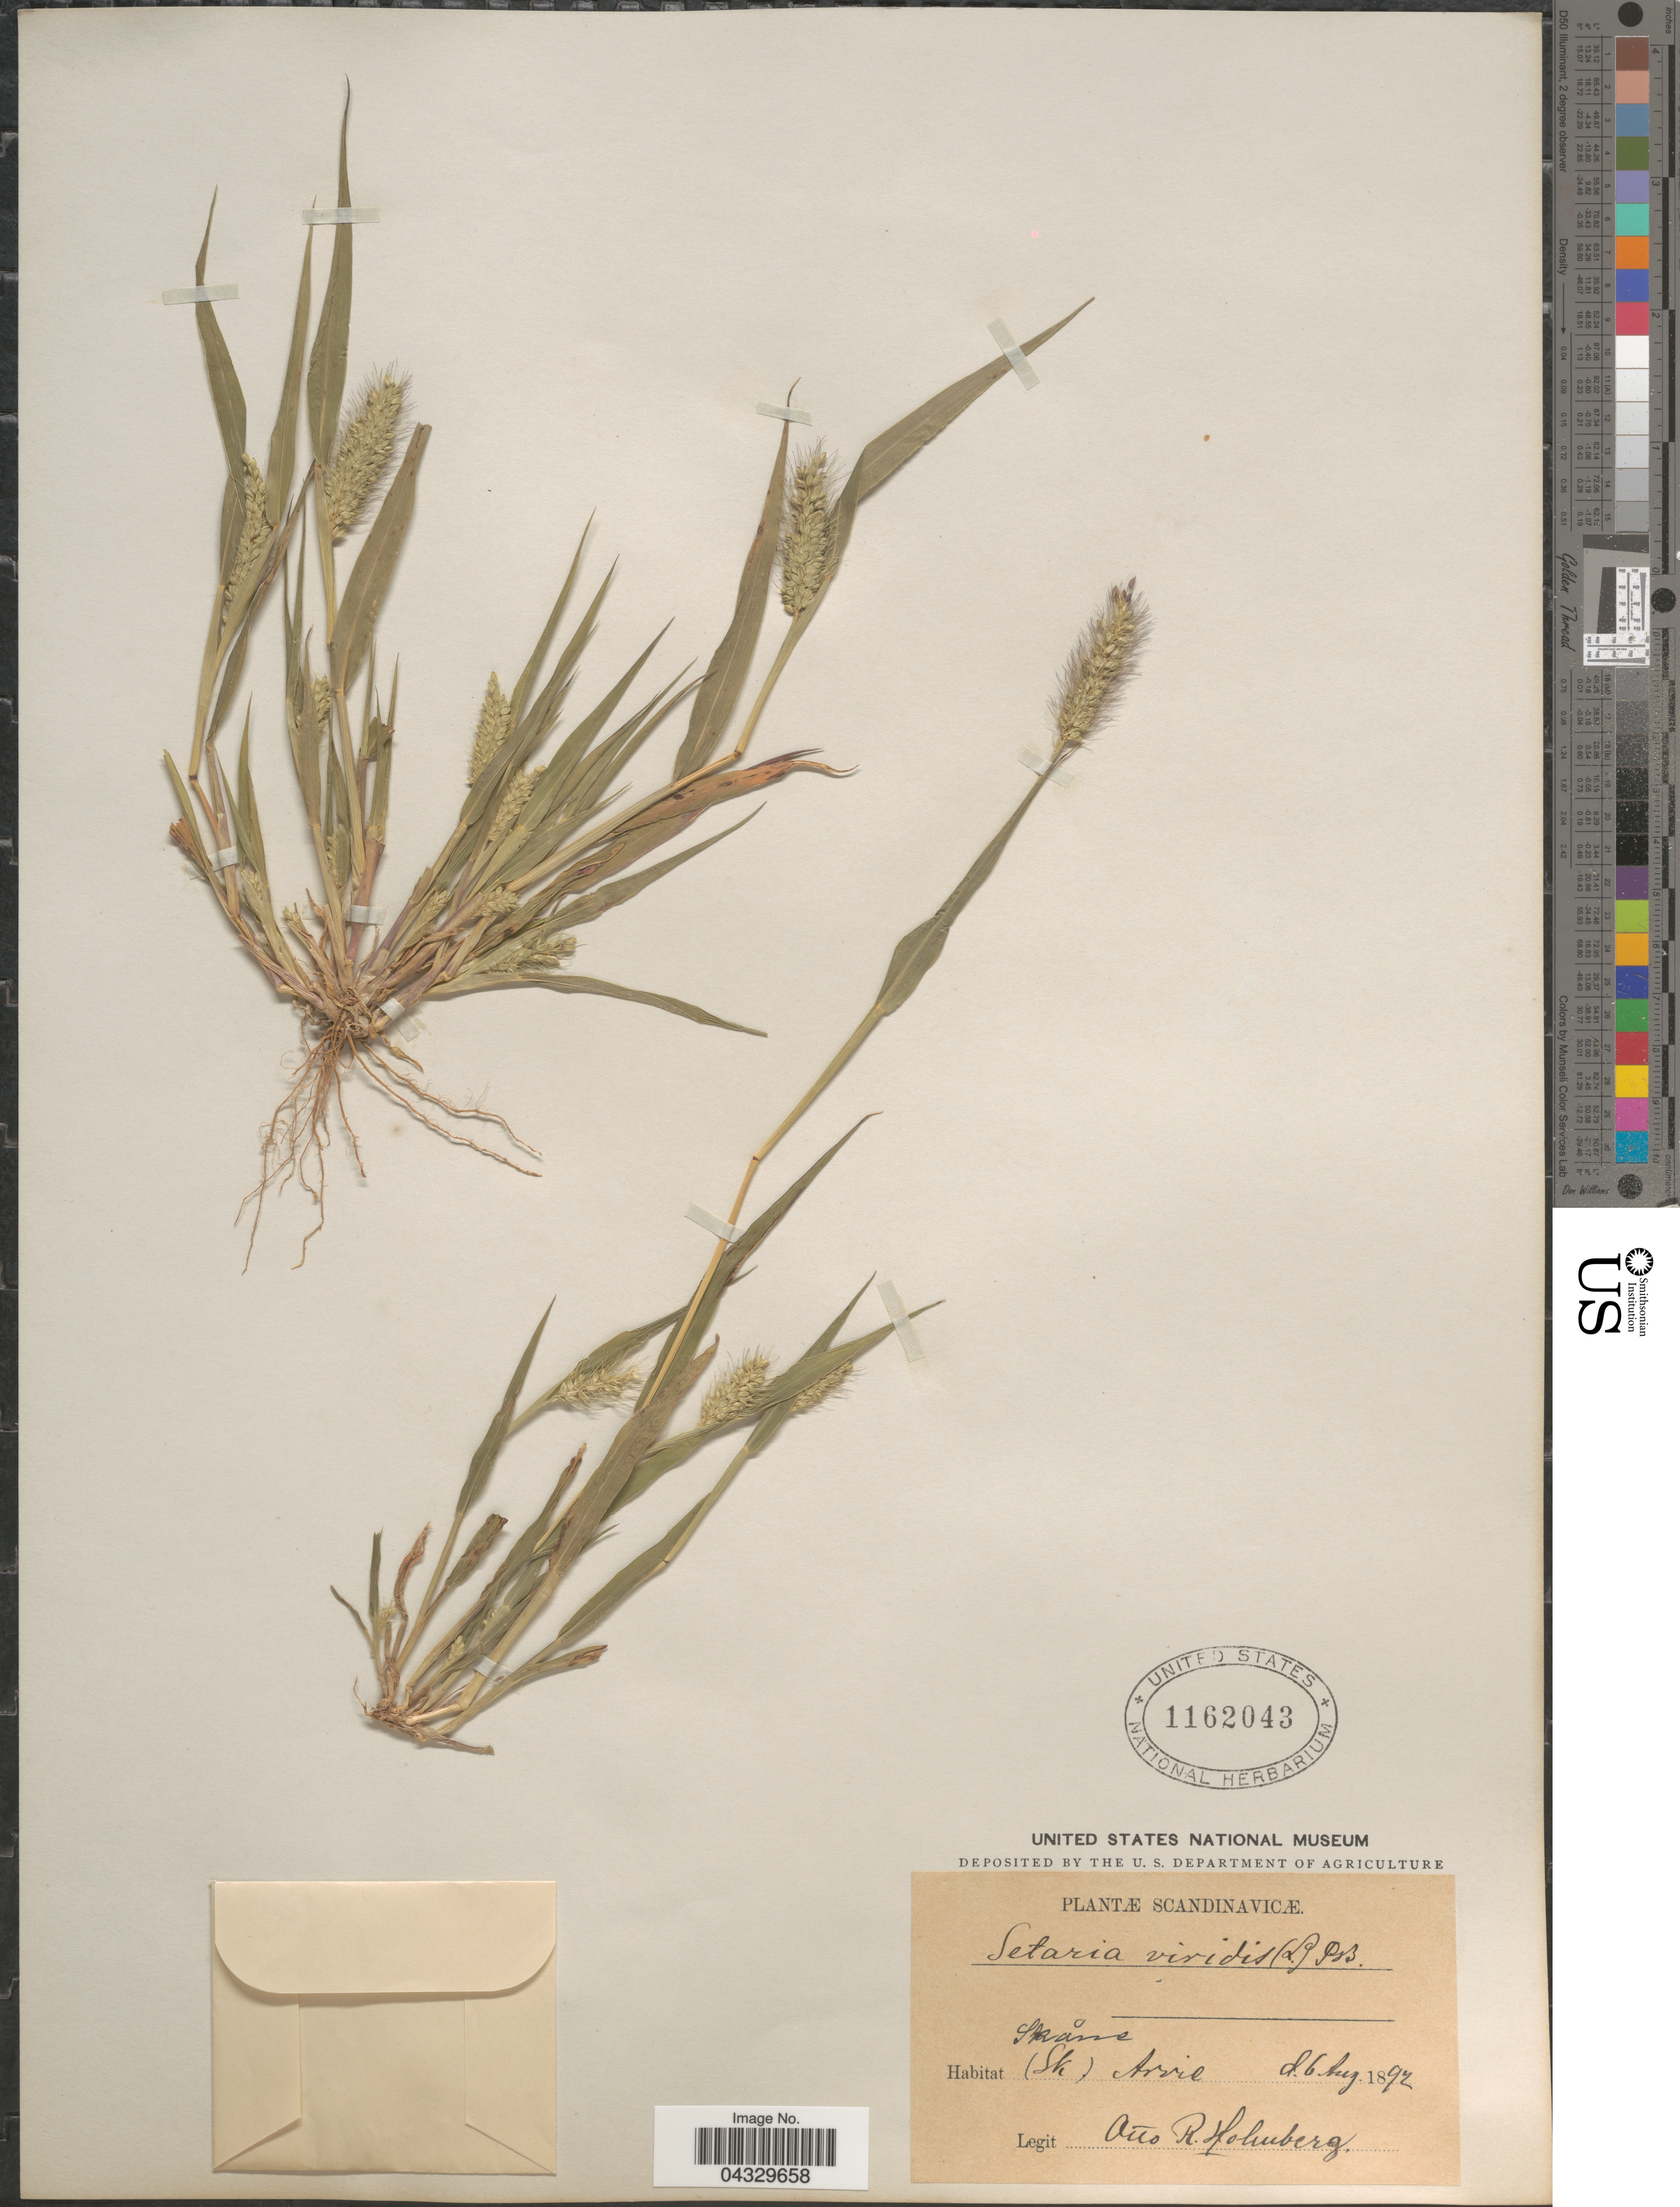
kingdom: Plantae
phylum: Tracheophyta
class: Liliopsida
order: Poales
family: Poaceae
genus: Setaria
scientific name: Setaria viridis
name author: (L.) P. Beauv.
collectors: O. Holmberg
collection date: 1892-08-26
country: Sweden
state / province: Skåne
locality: Scandinavicæ. (Sk). Arrie.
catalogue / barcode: US 1162043